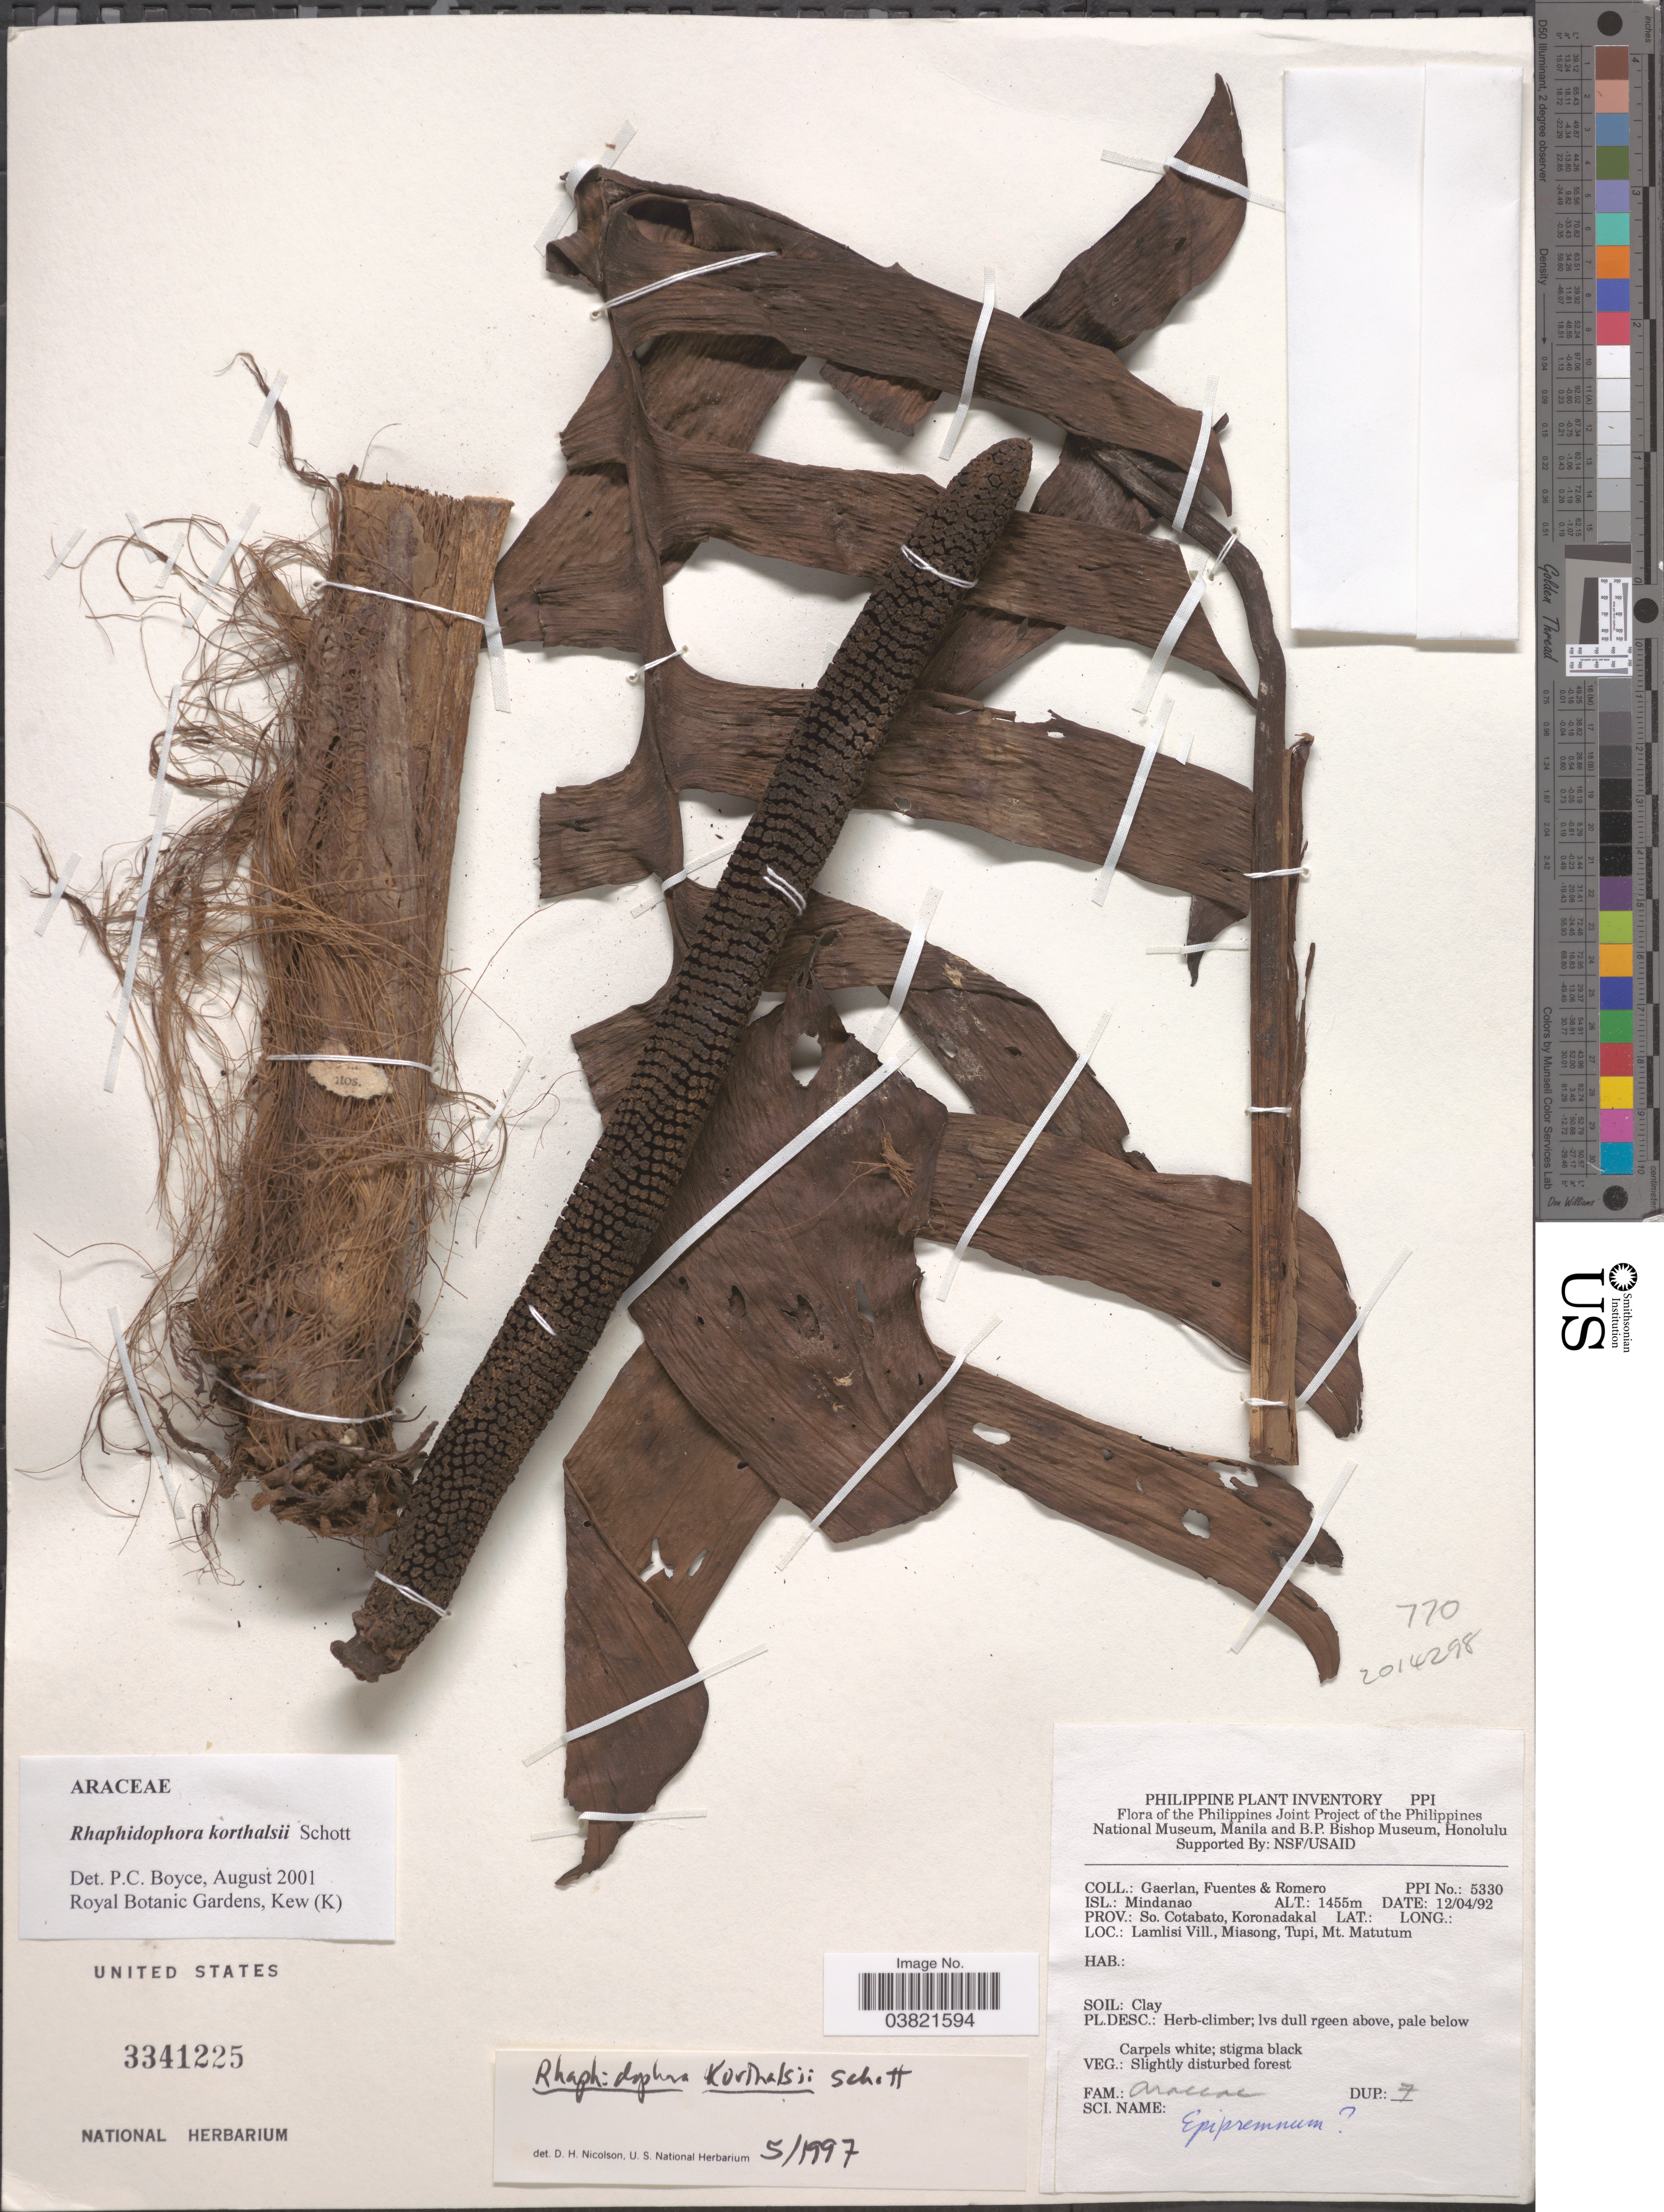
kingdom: Plantae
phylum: Tracheophyta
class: Liliopsida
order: Alismatales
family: Araceae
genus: Rhaphidophora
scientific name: Rhaphidophora korthalsii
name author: Schott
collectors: Gaerlan, -. Fuentes & -. Romero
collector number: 5330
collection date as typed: Transcribed d/m/y: 12/4/92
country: Philippines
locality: Isl.: Mindanao. Prov.: So. Cotabato, Korondakal. Lamlisi Vill, Miasong, Tupi, Mt. Matutum.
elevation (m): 1455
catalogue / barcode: US 3341225